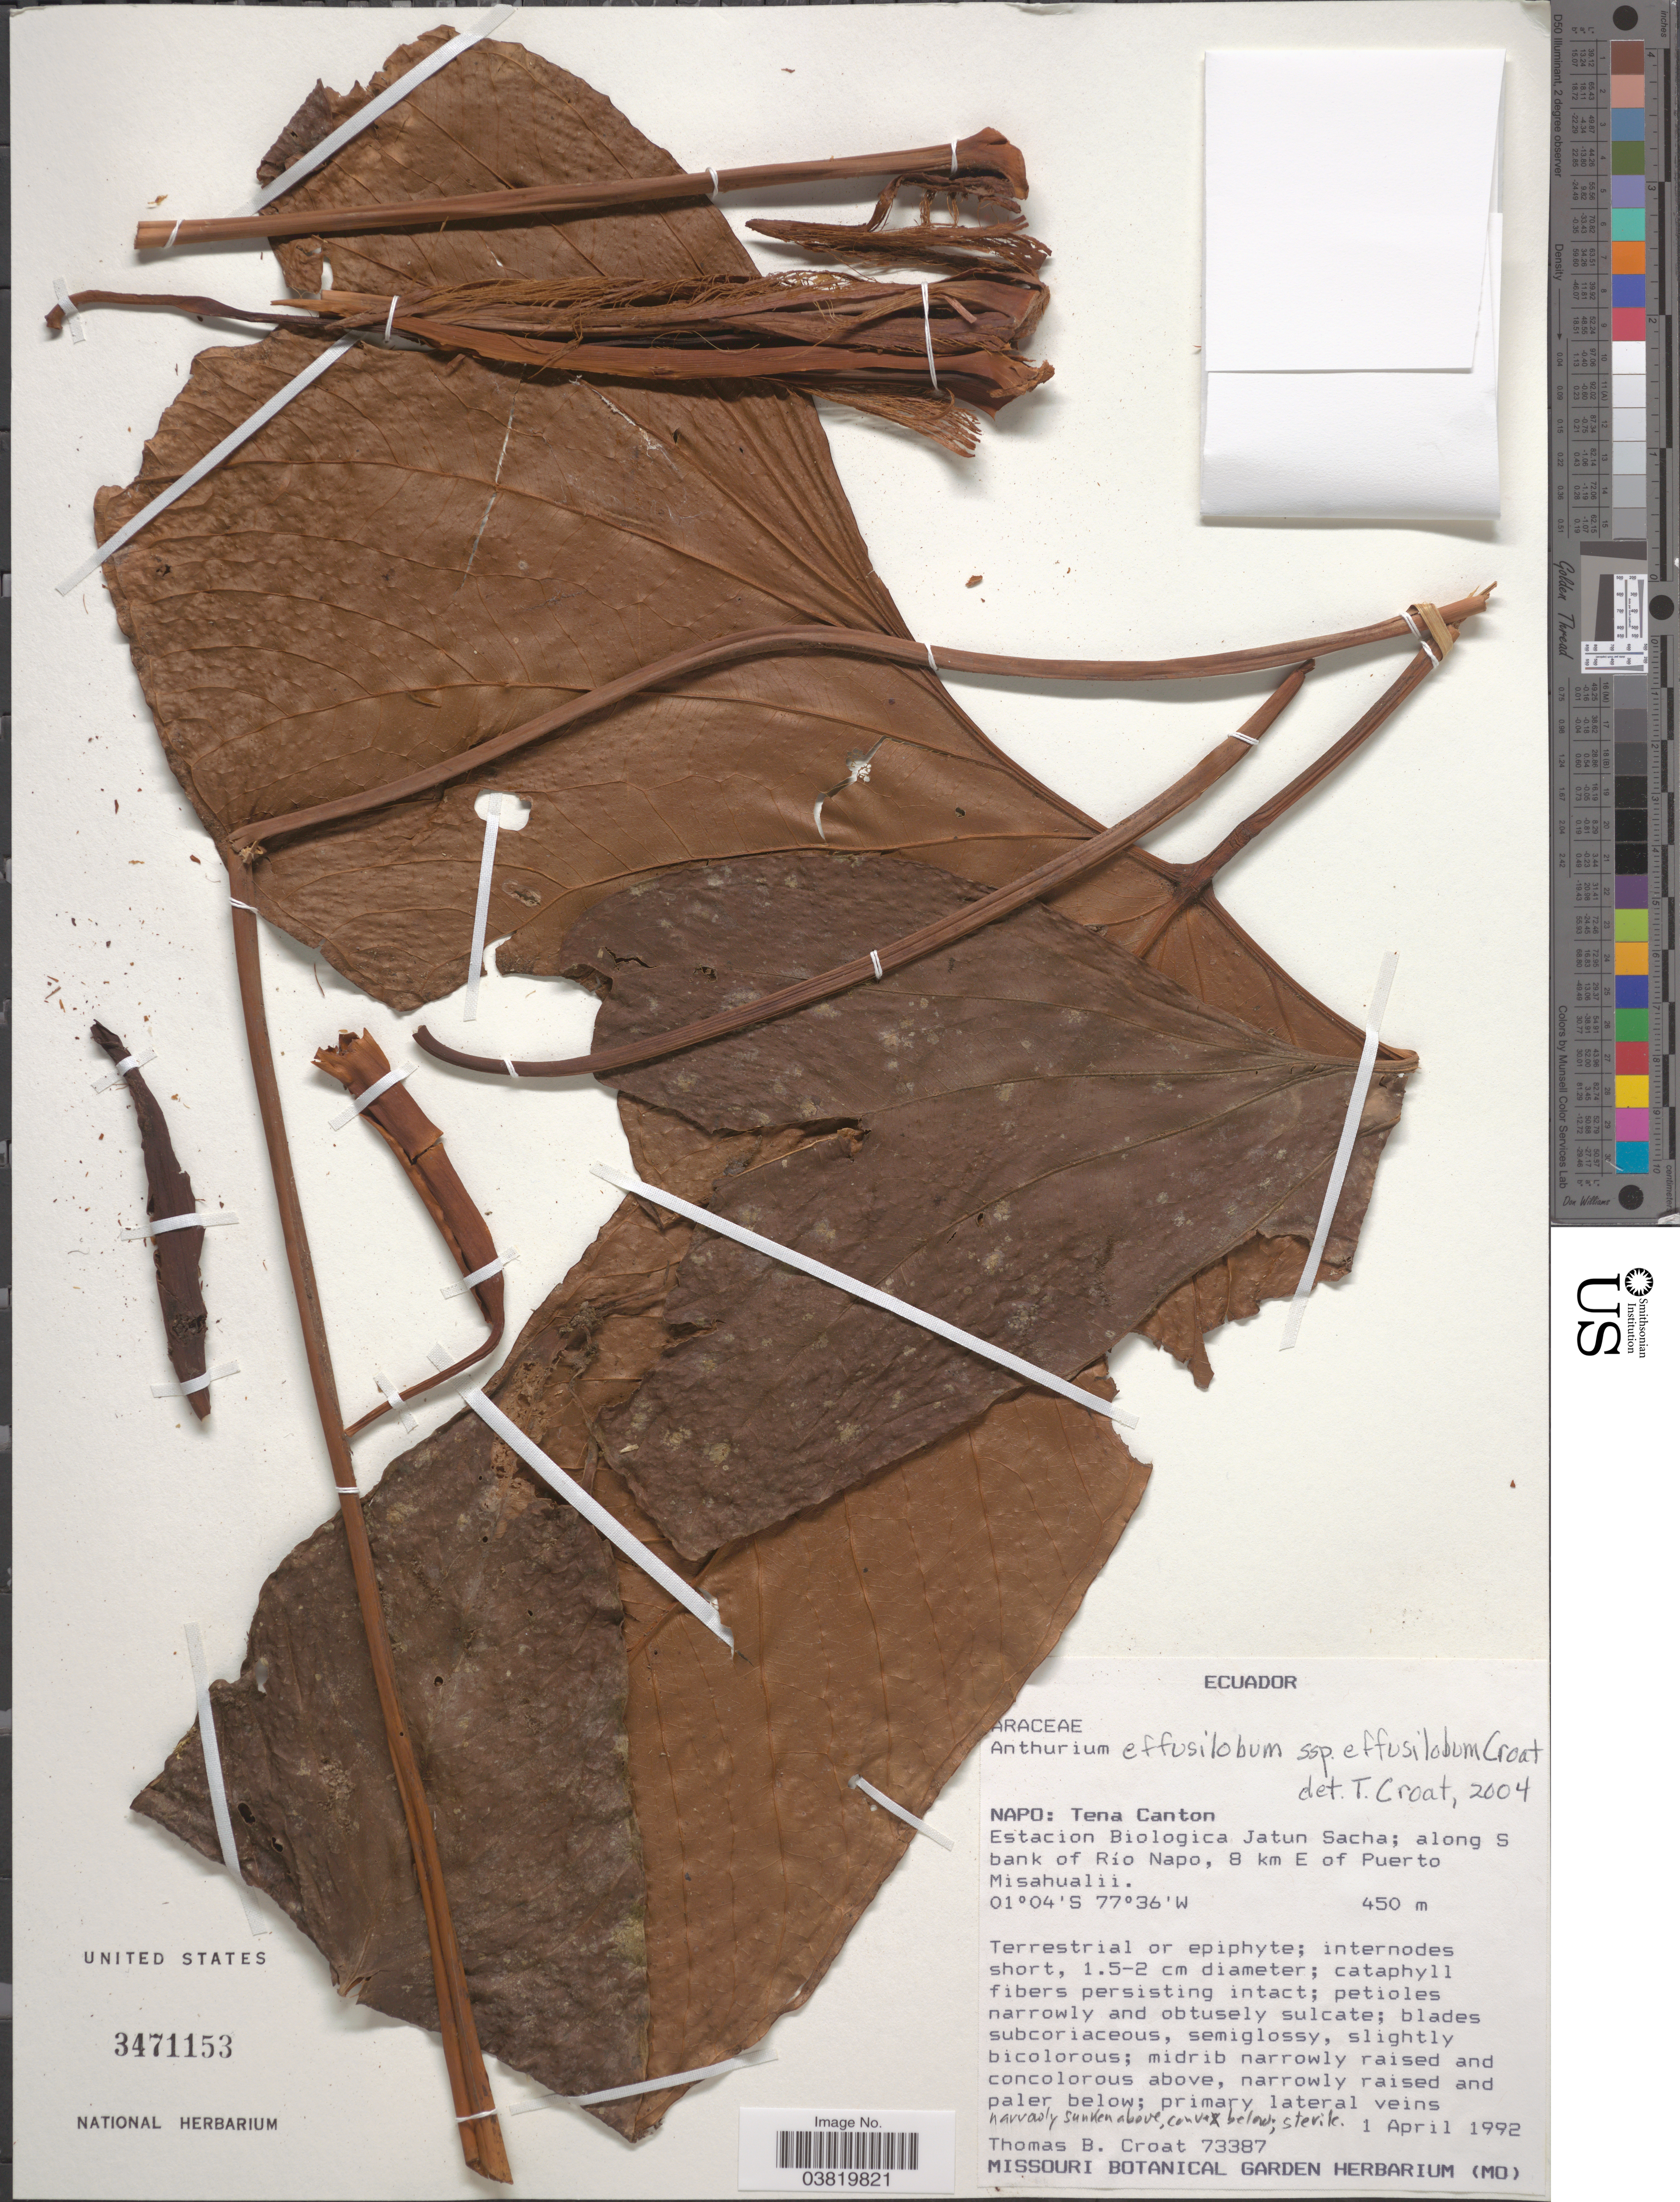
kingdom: Plantae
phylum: Tracheophyta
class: Liliopsida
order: Alismatales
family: Araceae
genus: Anthurium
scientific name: Anthurium effusilobum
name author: Croat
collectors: T. B. Croat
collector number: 73387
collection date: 1992-04-01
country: Ecuador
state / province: Napo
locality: Tena Canton. Estacion Biologica Jatun Sacha; along S bank of Río Napo, 8 km E of Puerto Misahualii.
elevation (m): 450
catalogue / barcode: US 3471153